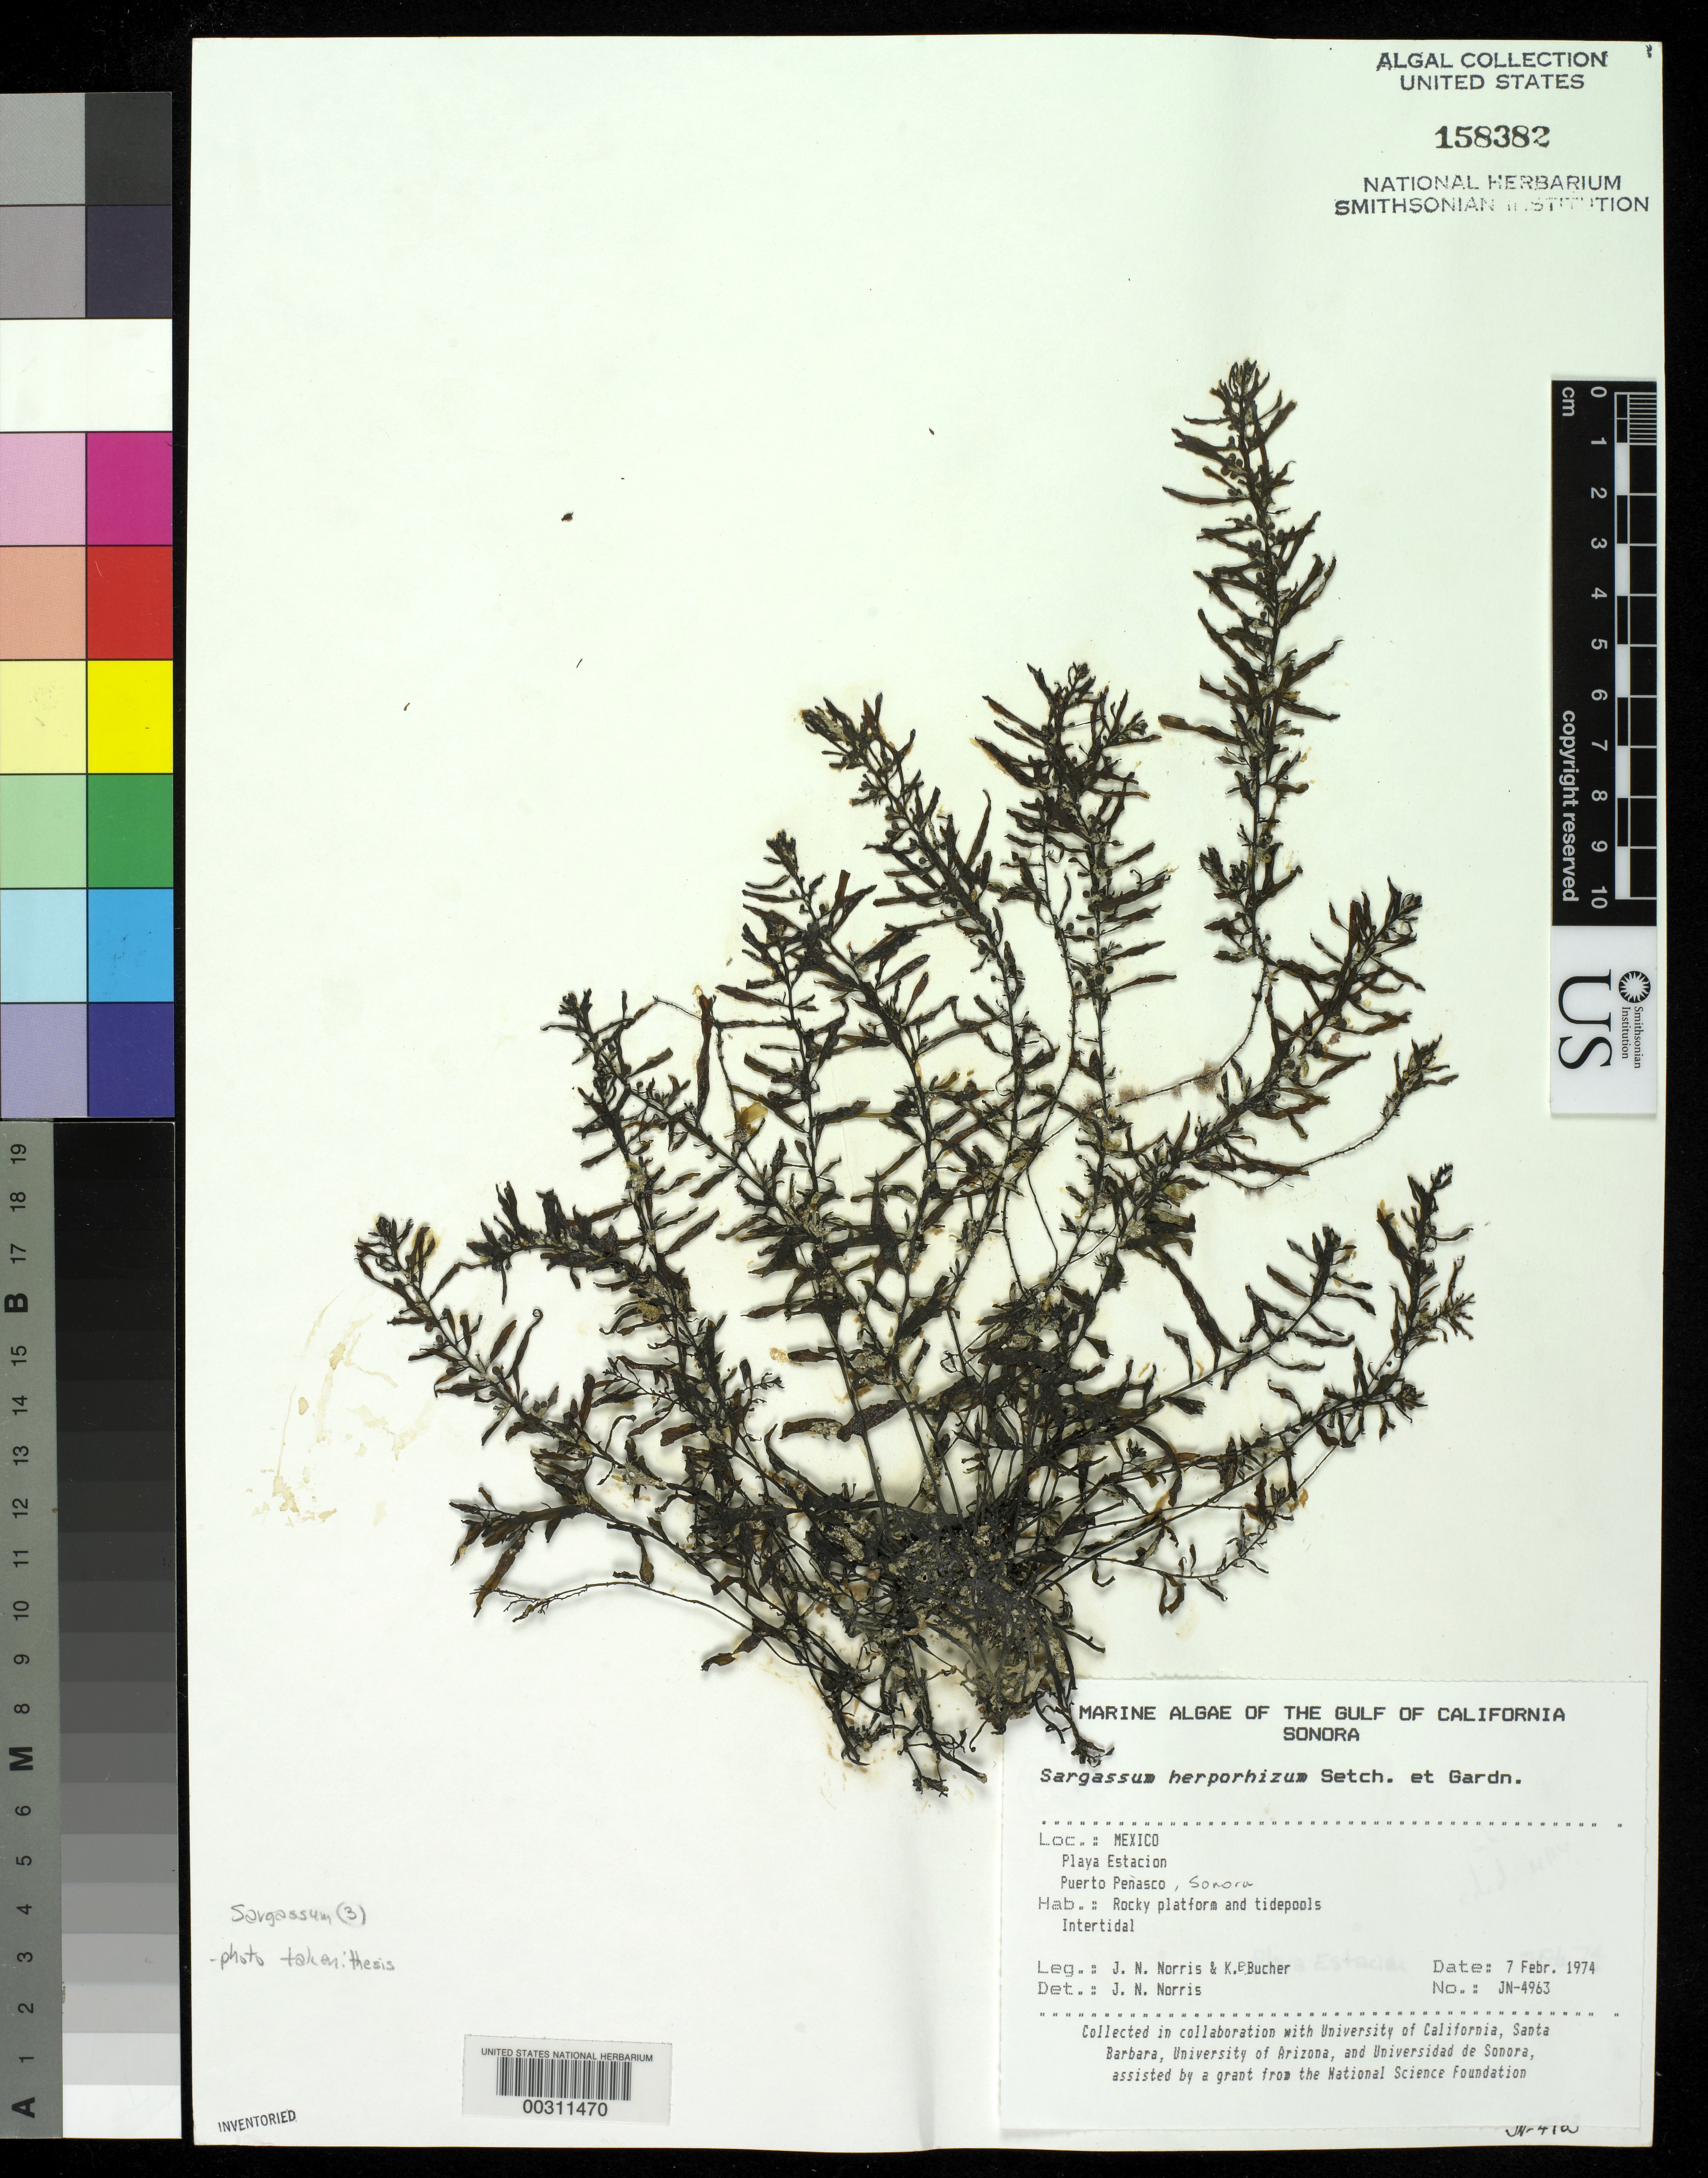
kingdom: Chromista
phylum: Ochrophyta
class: Phaeophyceae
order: Fucales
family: Sargassaceae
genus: Sargassum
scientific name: Sargassum herporhizum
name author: Setch. & N.L. Gardner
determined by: Norris, James N.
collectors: J. N. Norris & K. E. Bucher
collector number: JN-4963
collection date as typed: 07 Feb 1974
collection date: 1974-02-07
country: Mexico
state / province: Sonora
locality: Playa Estacion, Puerto Penasco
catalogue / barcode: US 158382